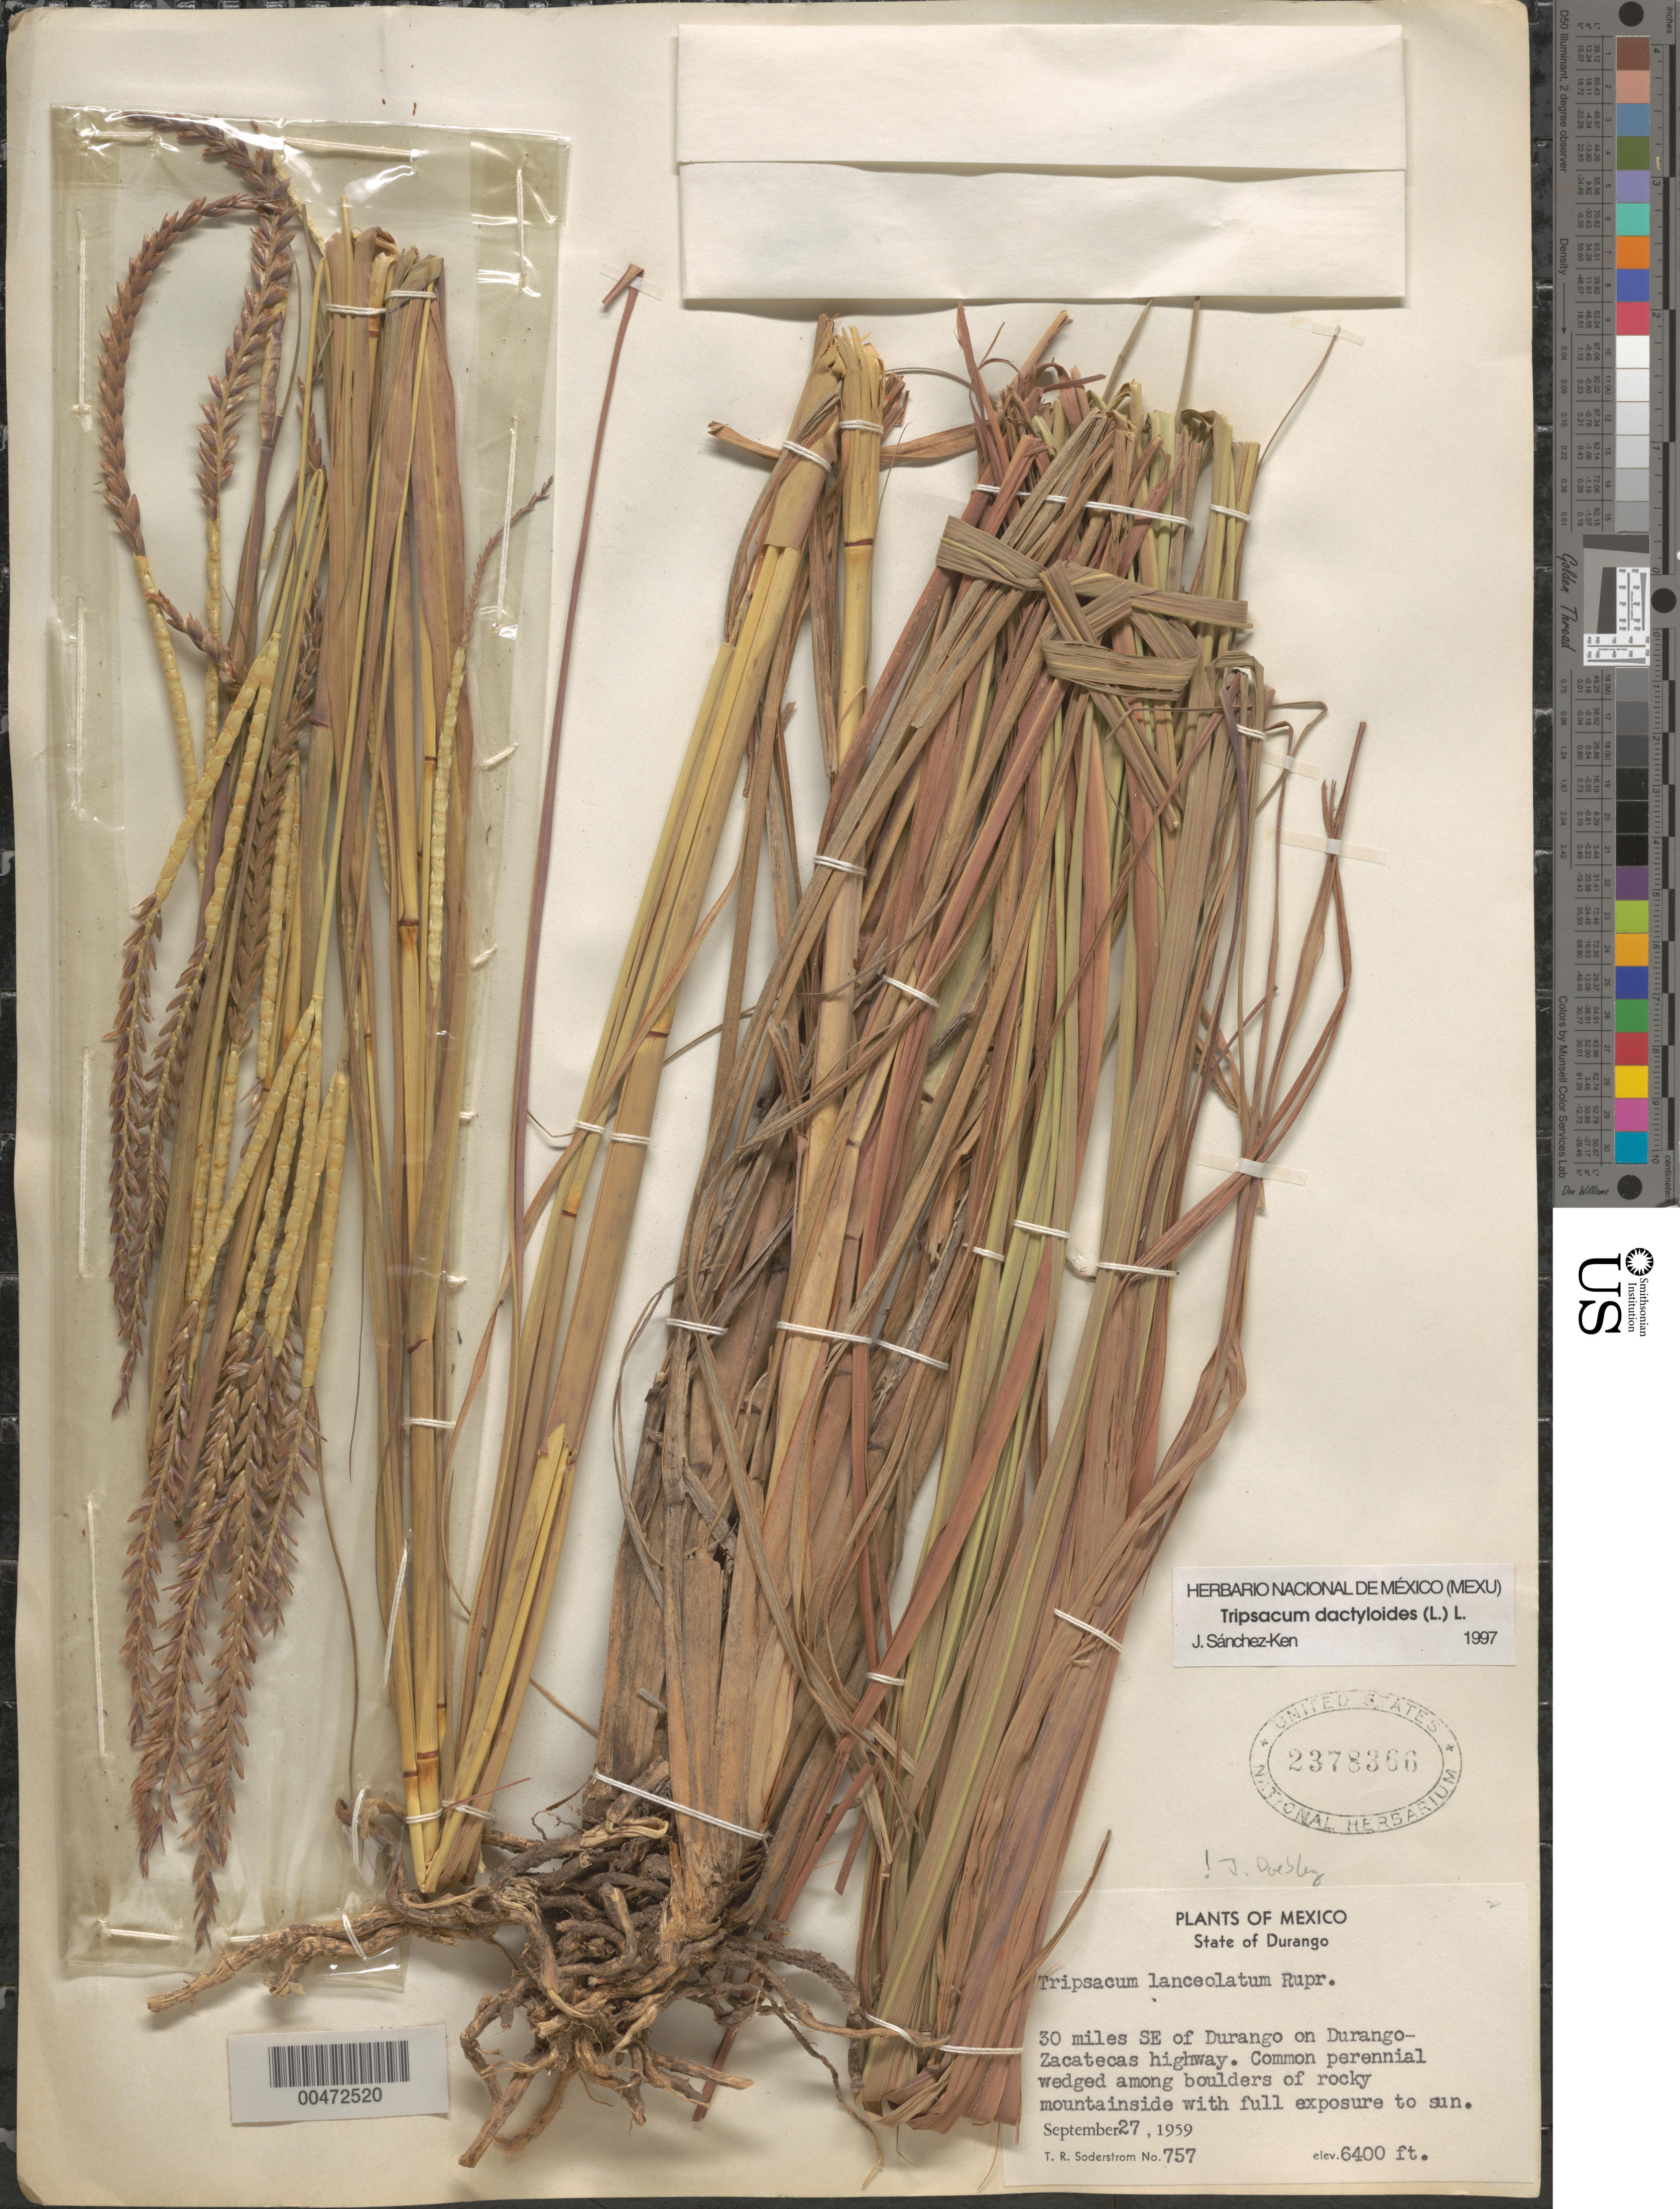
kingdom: Plantae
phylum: Tracheophyta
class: Liliopsida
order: Poales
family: Poaceae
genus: Tripsacum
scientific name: Tripsacum dactyloides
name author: (L.) L.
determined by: Sánchez-Ken, J. G.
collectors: T. R. Soderstrom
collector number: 757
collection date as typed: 27 Sep 1959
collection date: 1959-09-27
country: Mexico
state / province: Durango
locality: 30 mi SE of Durango on Durango-Zacataecas Hwy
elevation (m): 1951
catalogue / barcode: US 2378366